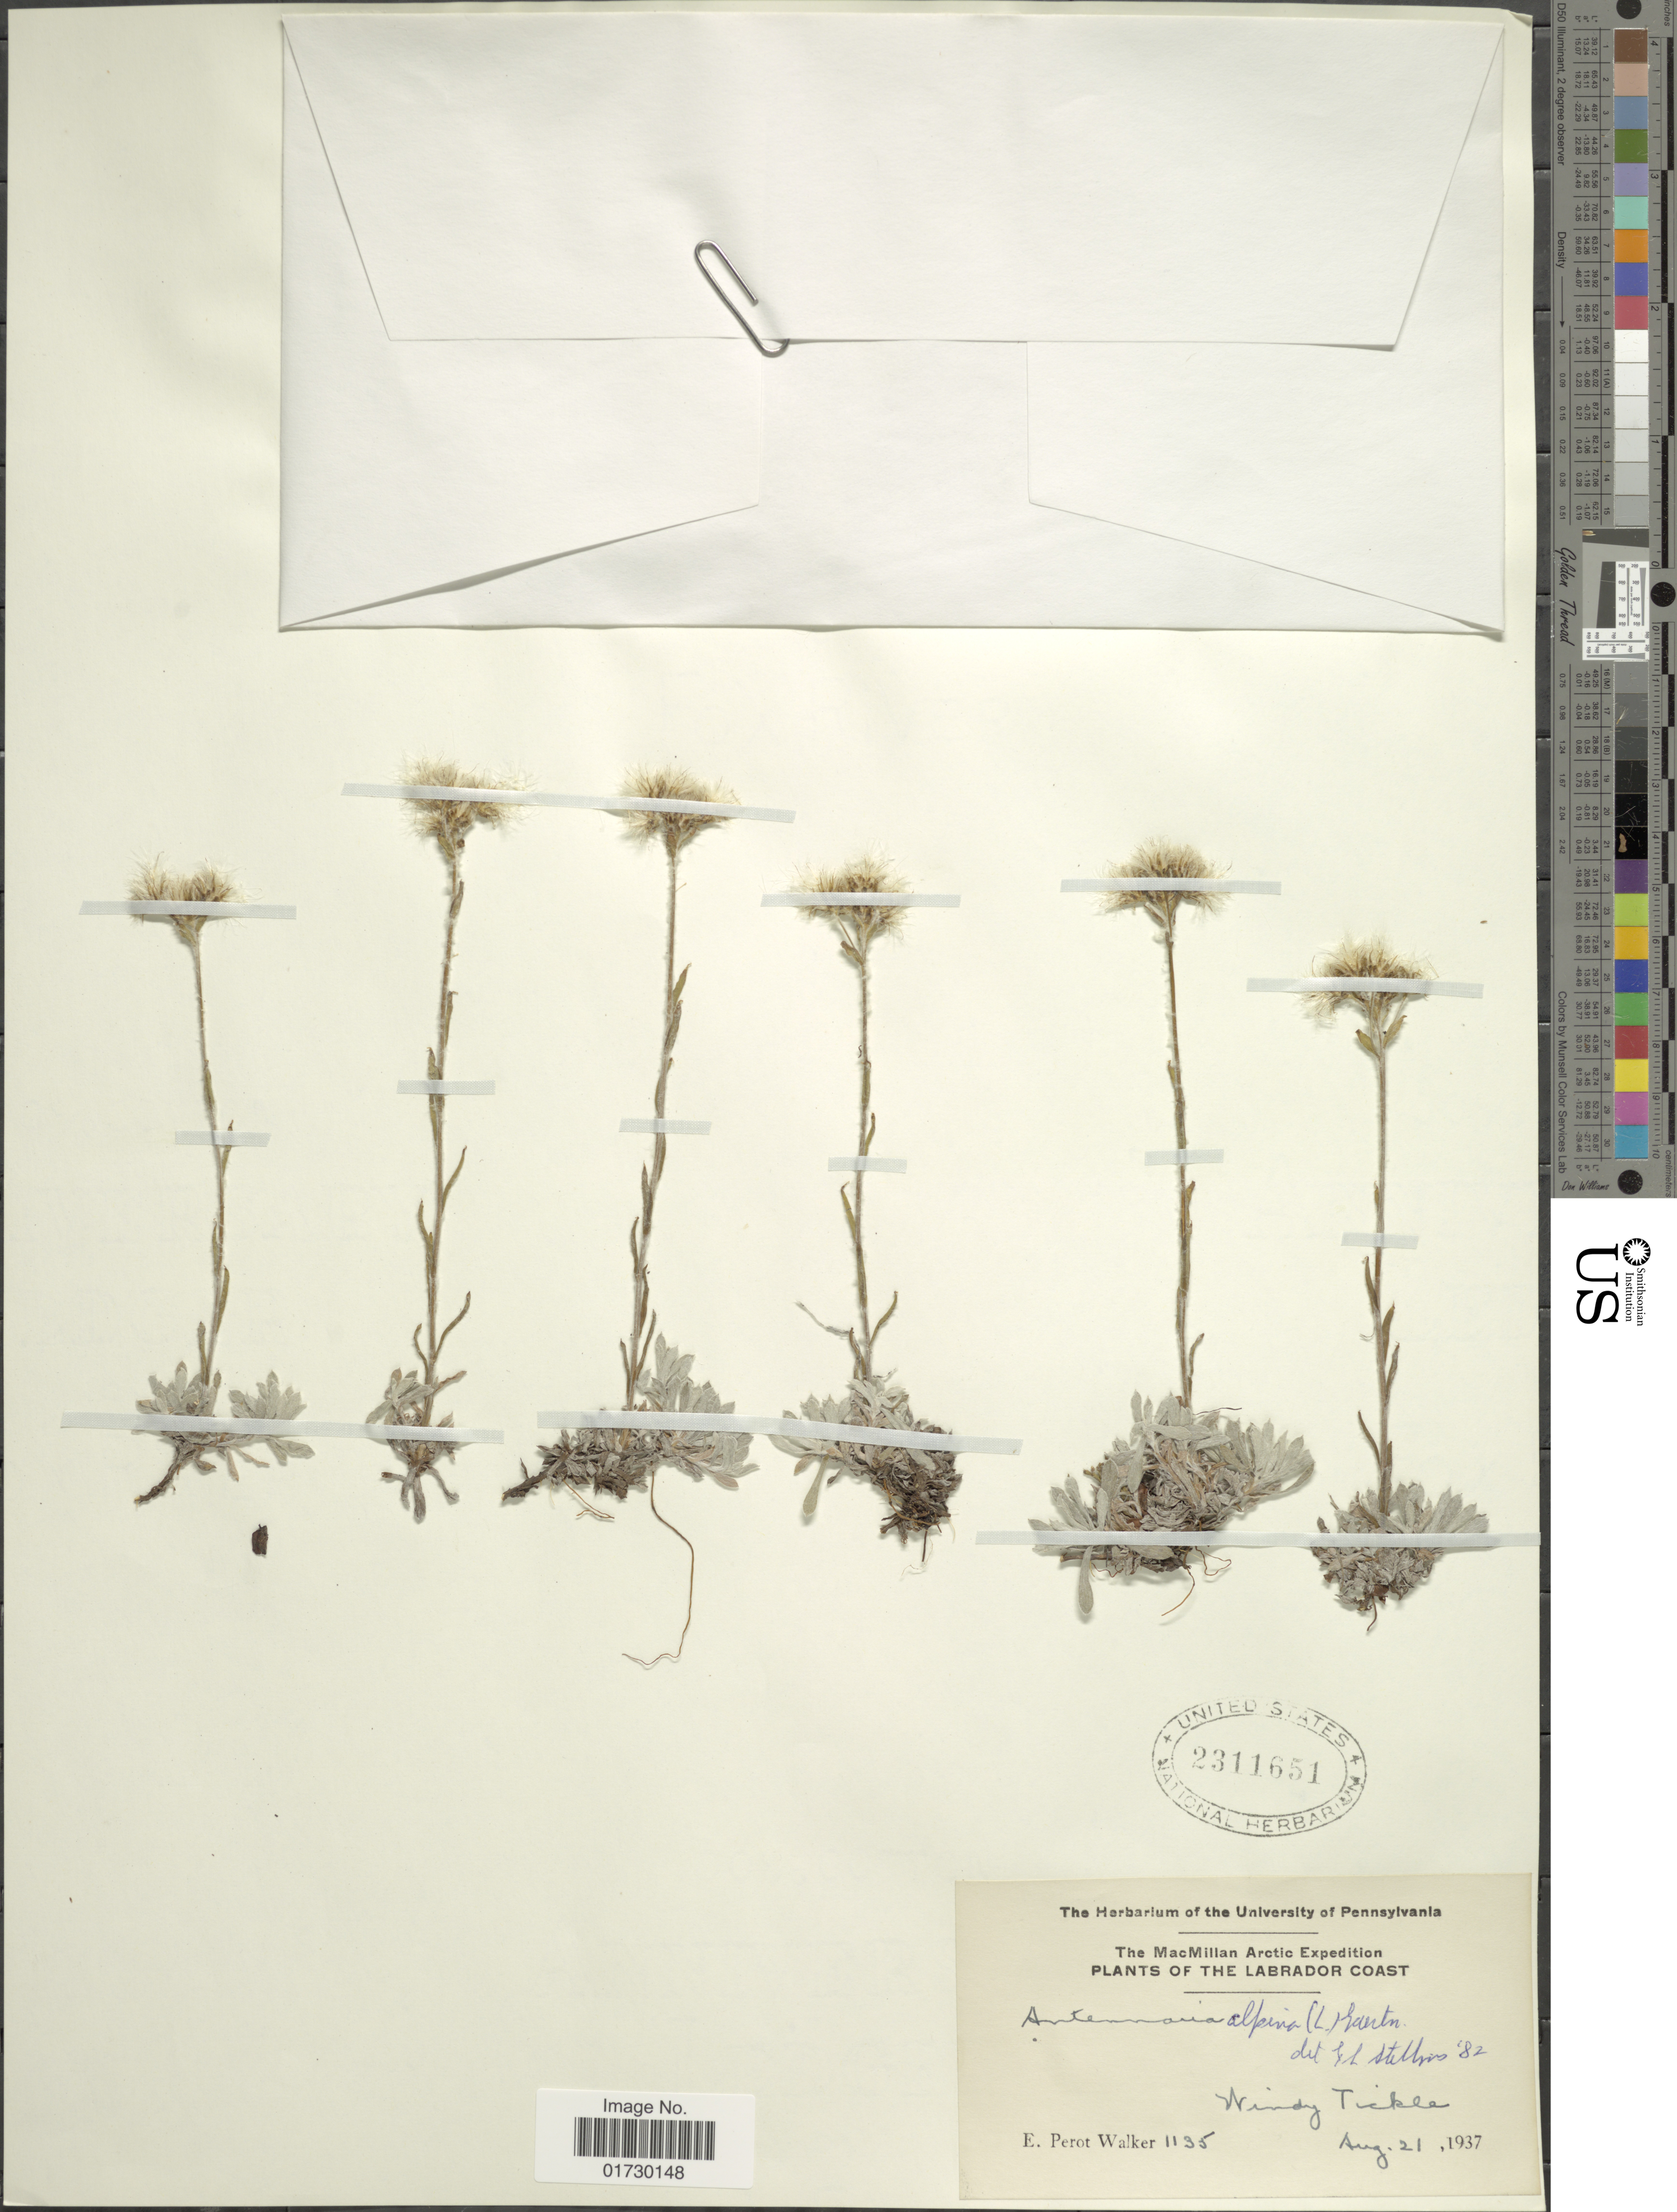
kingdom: Plantae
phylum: Tracheophyta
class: Magnoliopsida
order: Asterales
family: Asteraceae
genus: Antennaria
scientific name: Antennaria alpina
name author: (L.) Gaertn.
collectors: E. P. Walker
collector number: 1135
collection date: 1937-08-21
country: Canada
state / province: Newfoundland and Labrador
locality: Arctic, The Labrador Coast, Windy Tickle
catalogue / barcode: US 2311651